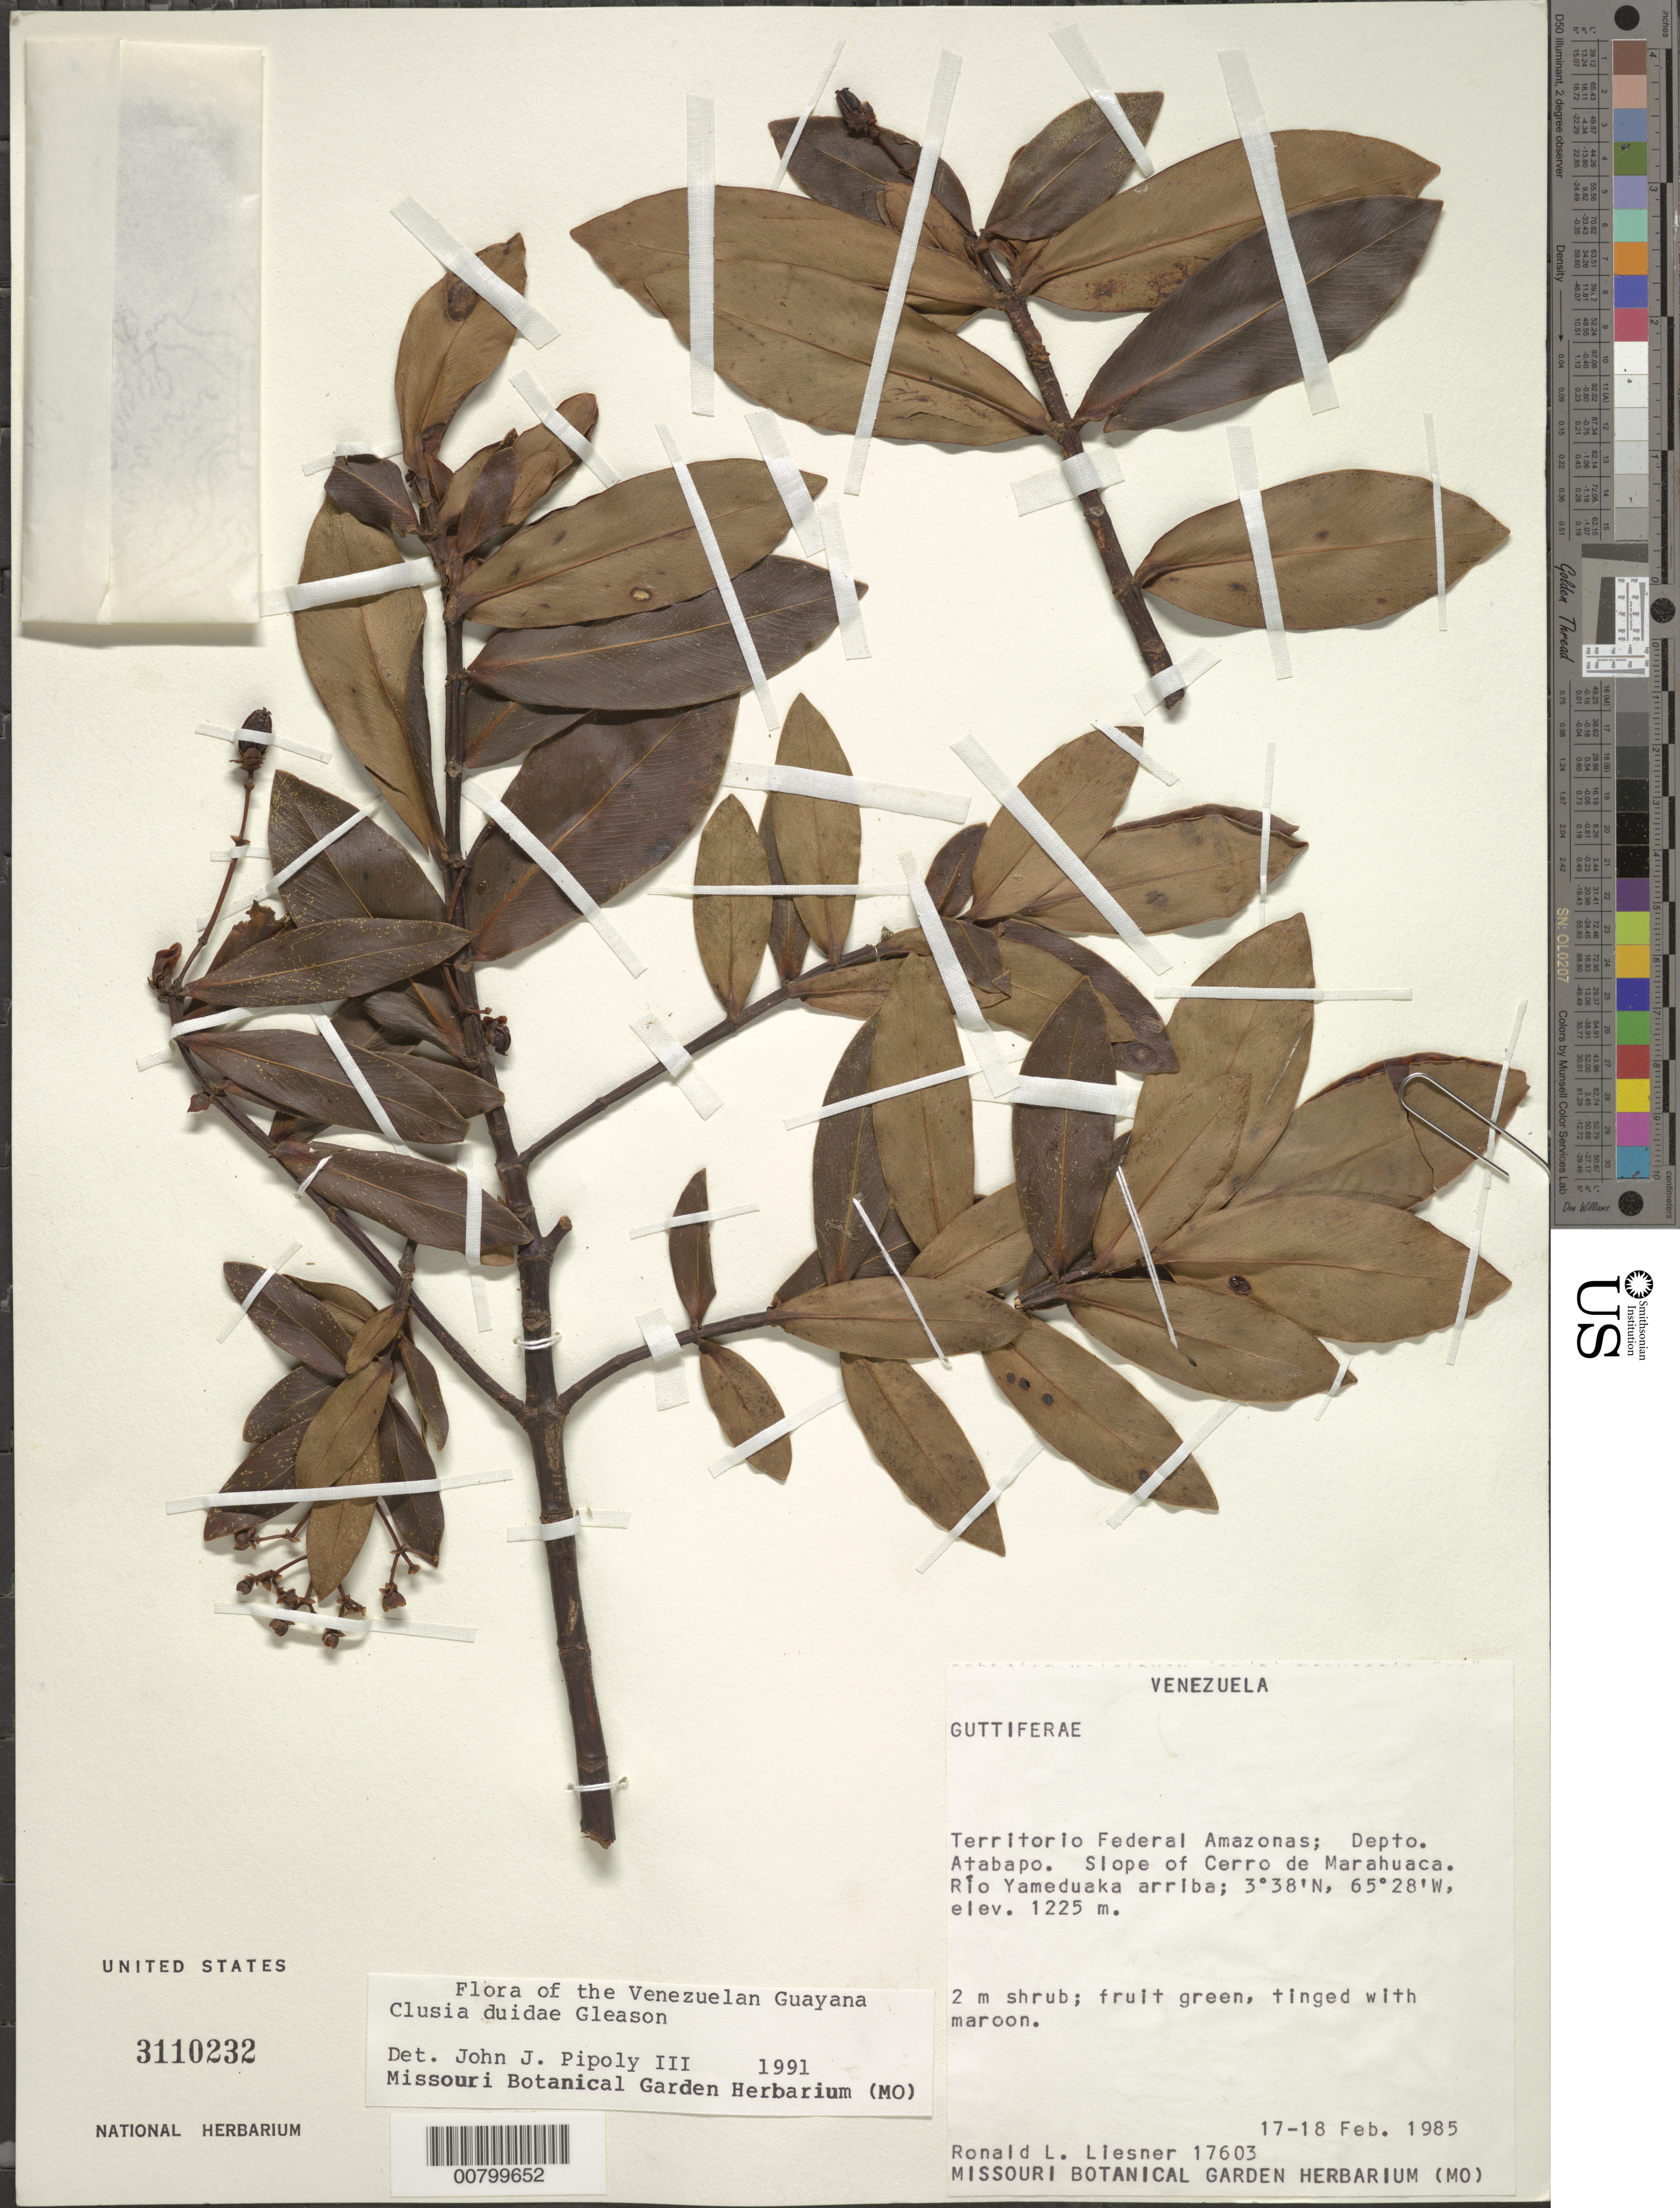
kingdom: Plantae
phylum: Tracheophyta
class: Magnoliopsida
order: Malpighiales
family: Clusiaceae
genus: Clusia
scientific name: Clusia duidae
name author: Gleason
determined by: Pipoly, J. J., III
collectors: R. L. Liesner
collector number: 17603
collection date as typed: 17-Feb-85 to 18-Feb-85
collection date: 1985-02-17/1985-02-18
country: Venezuela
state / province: Amazonas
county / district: Atabapo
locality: Cerro de Marahuaca slope, Río Yameduaka arriba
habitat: Slope of cerro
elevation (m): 1225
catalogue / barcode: US 3110232